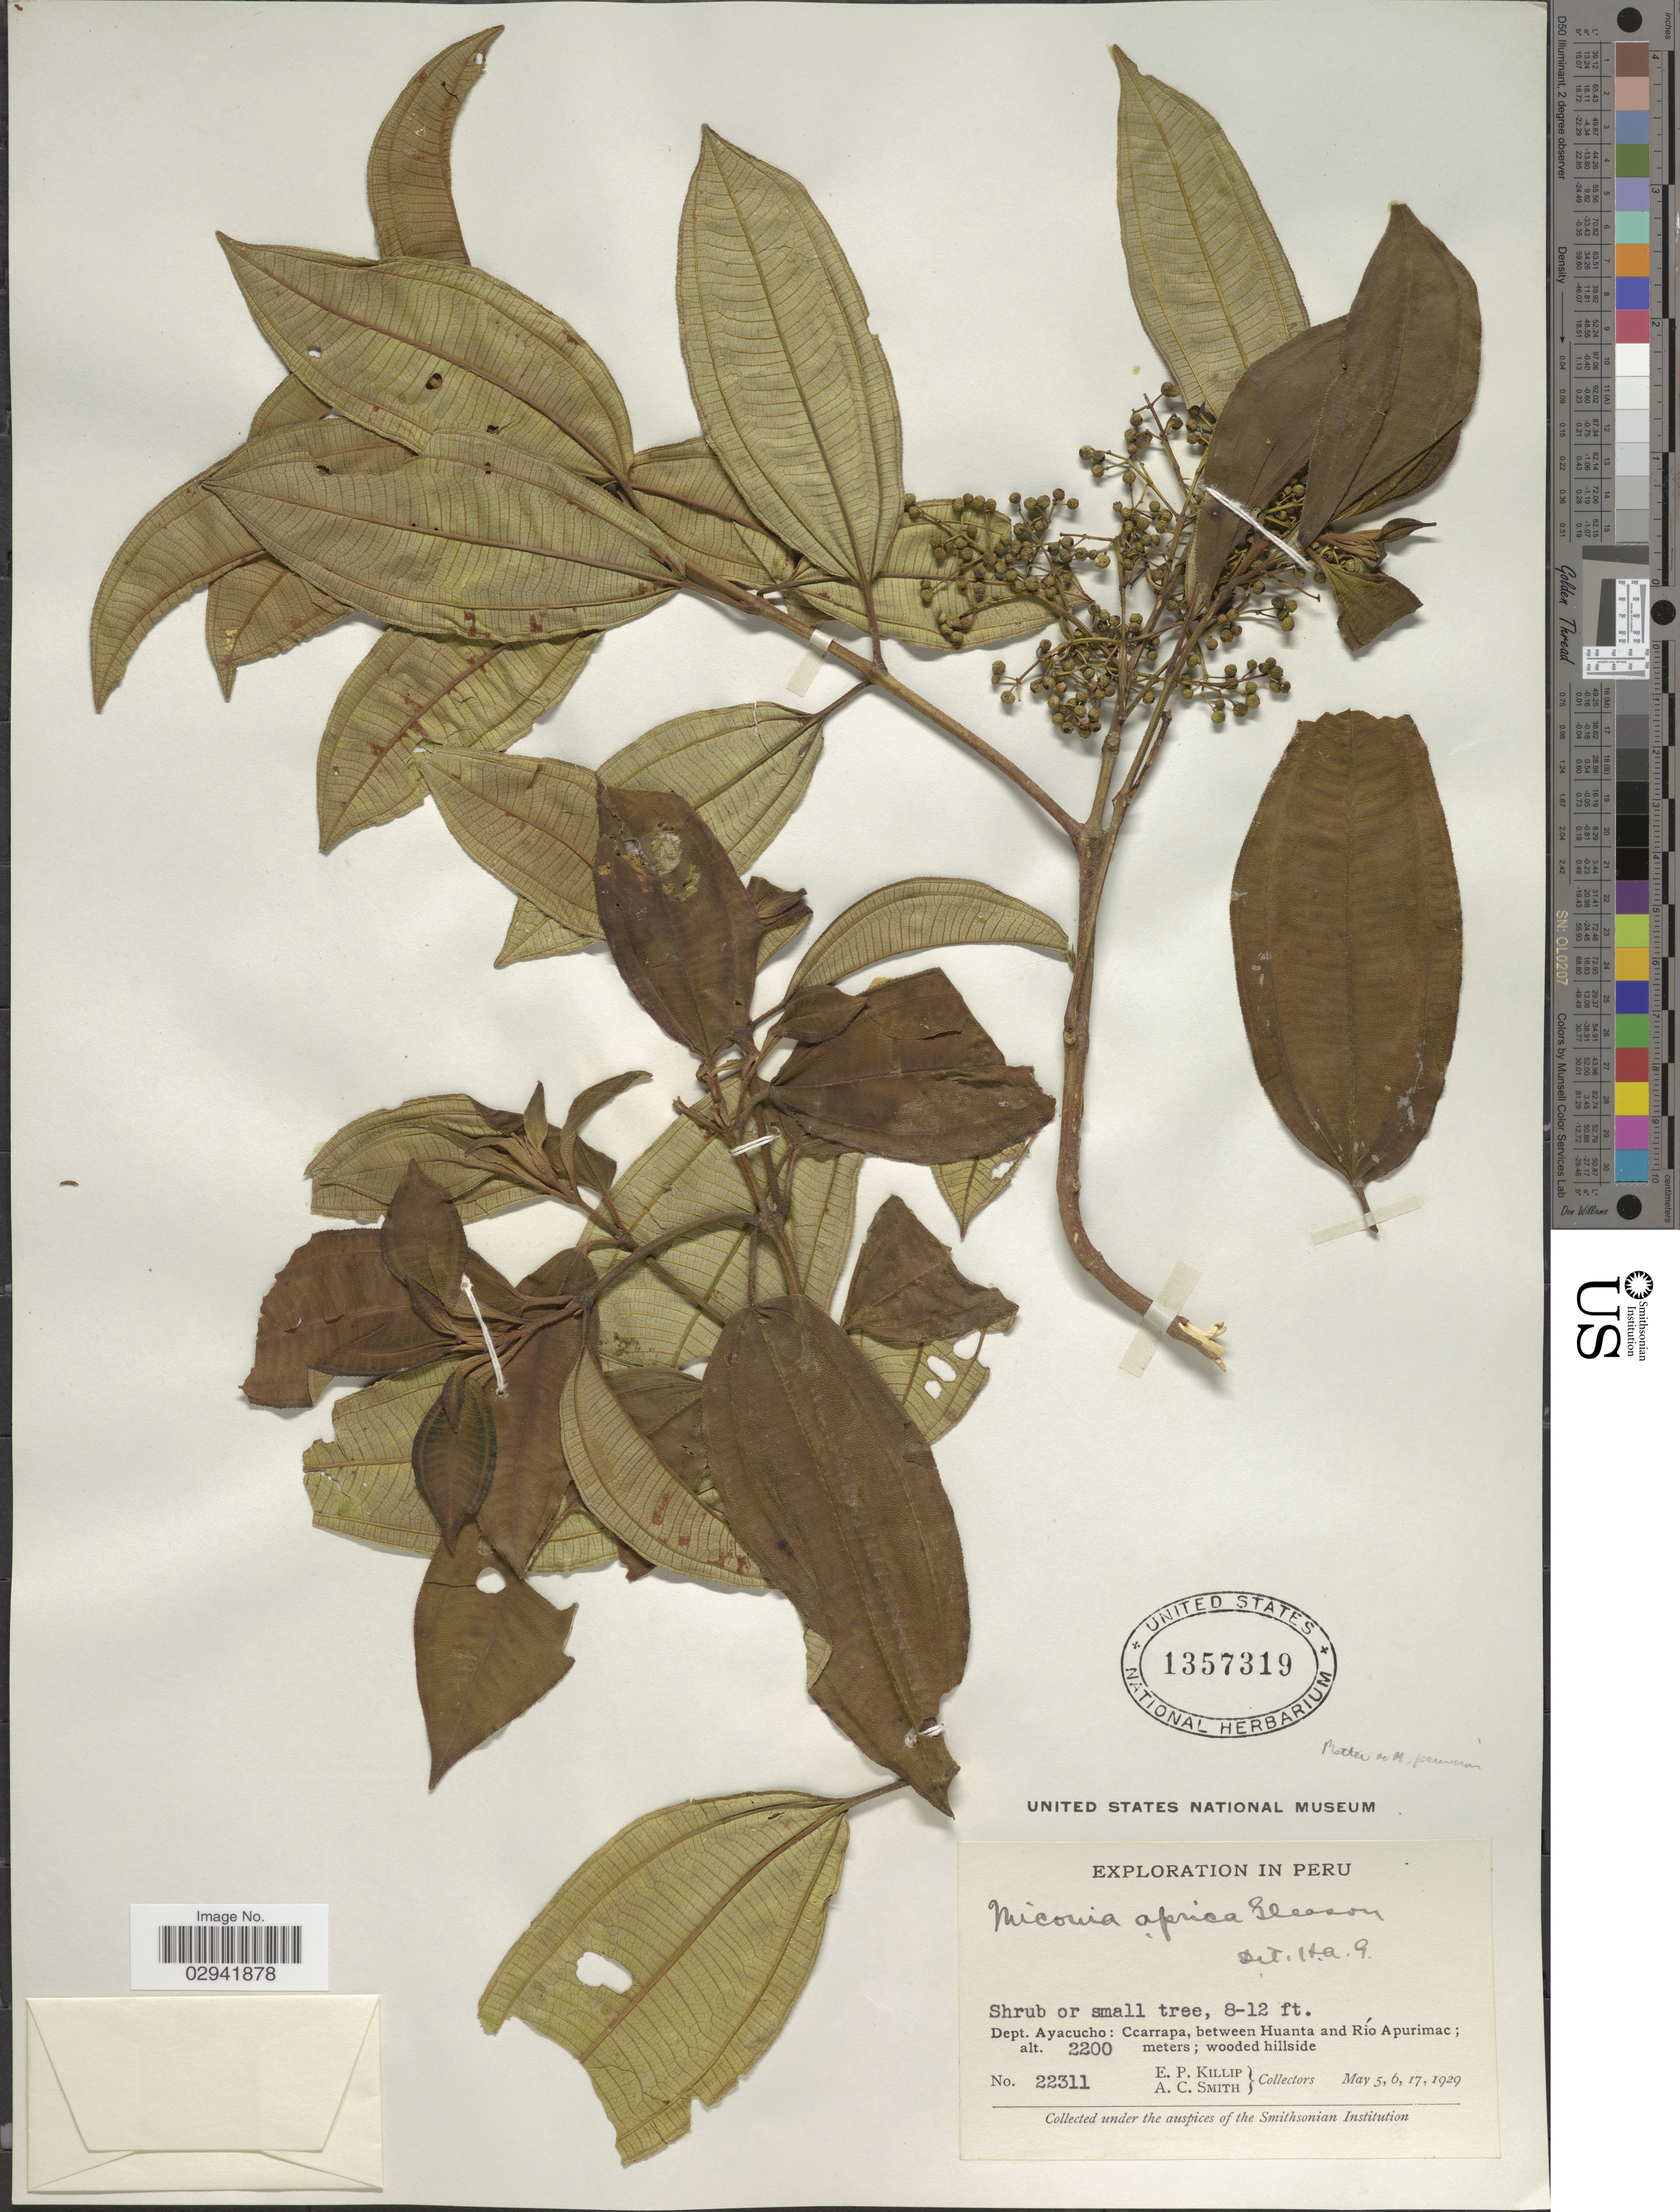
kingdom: Plantae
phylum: Tracheophyta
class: Magnoliopsida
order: Myrtales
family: Melastomataceae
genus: Miconia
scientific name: Miconia peruviana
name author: Cogn.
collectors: E. P. Killip & A. C. Smith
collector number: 22311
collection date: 1929-05-05/1929-05-17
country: Peru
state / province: Ayacucho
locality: Dept. Ayacucho: Ccarrapa, between Huanta and Río Apurimac.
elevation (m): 2200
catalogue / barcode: US 1357319